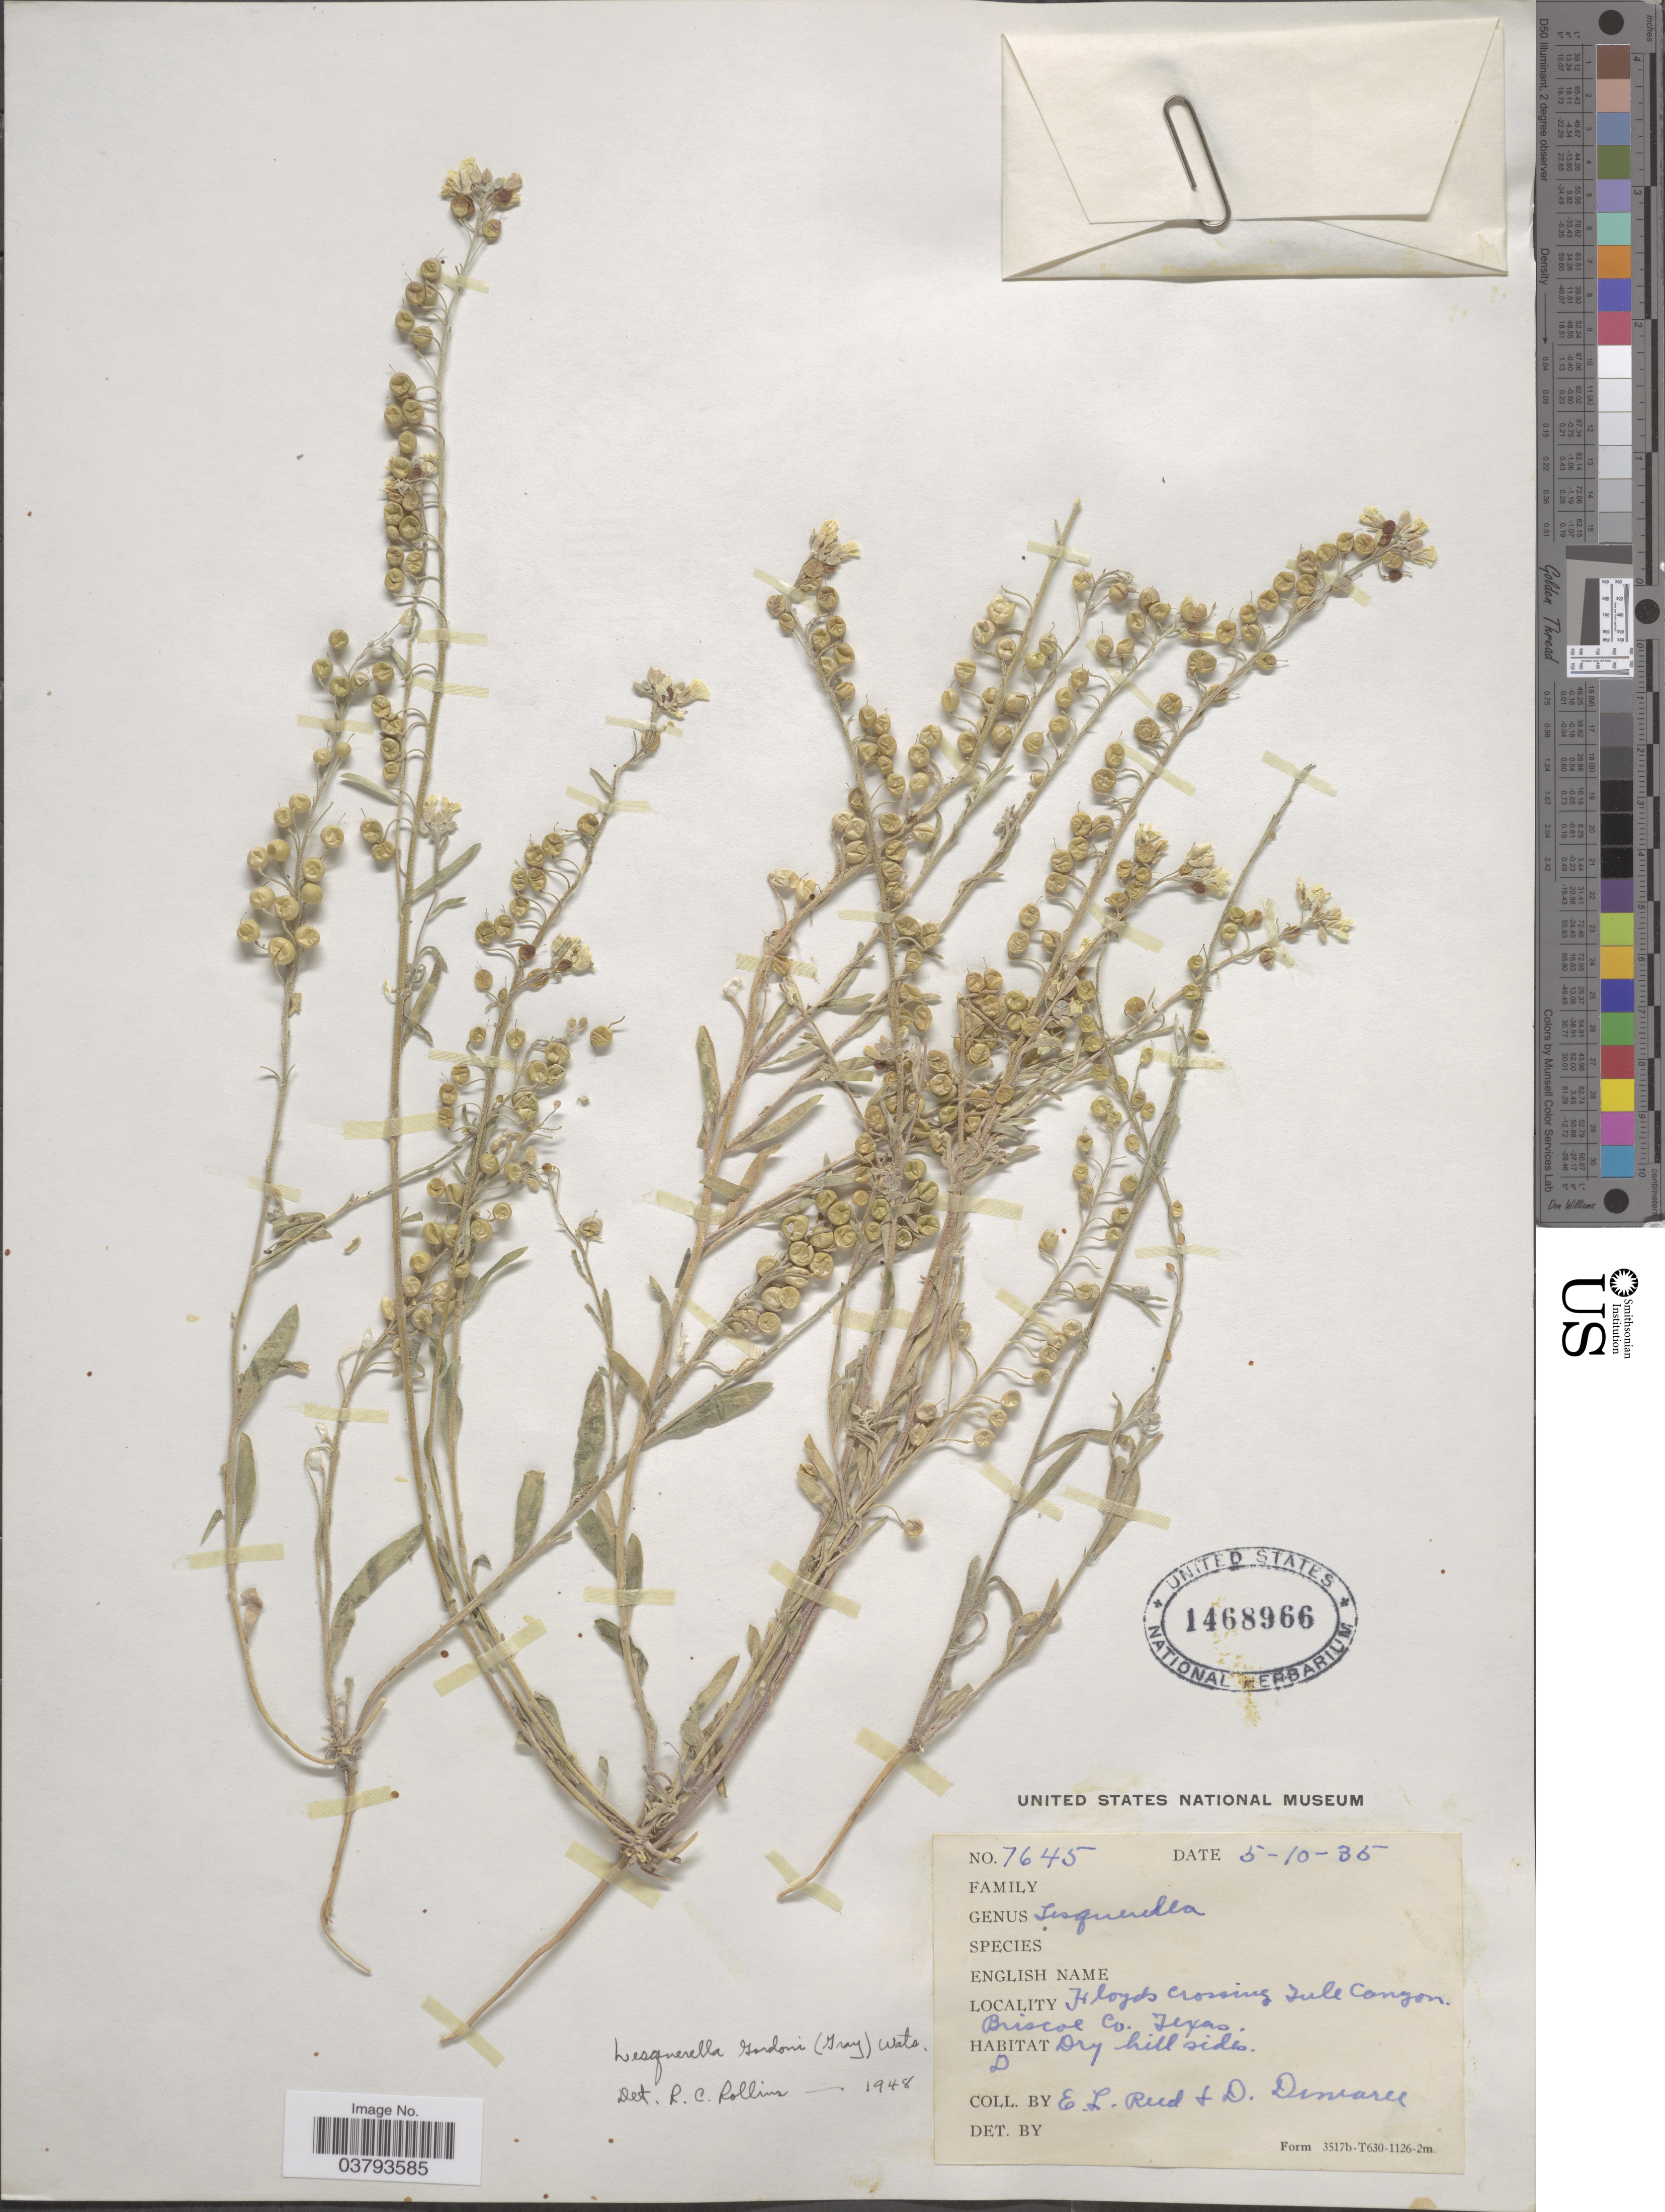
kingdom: Plantae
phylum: Tracheophyta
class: Magnoliopsida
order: Brassicales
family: Brassicaceae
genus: Lesquerella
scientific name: Lesquerella gordonii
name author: (A. Gray) S. Watson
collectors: E. Reed & D. Demaree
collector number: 7645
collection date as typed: Transcribed d/m/y: 10/5/35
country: United States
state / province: Texas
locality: Floyds crossing Tule Canyon. Briscoe Co.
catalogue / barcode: US 1468966